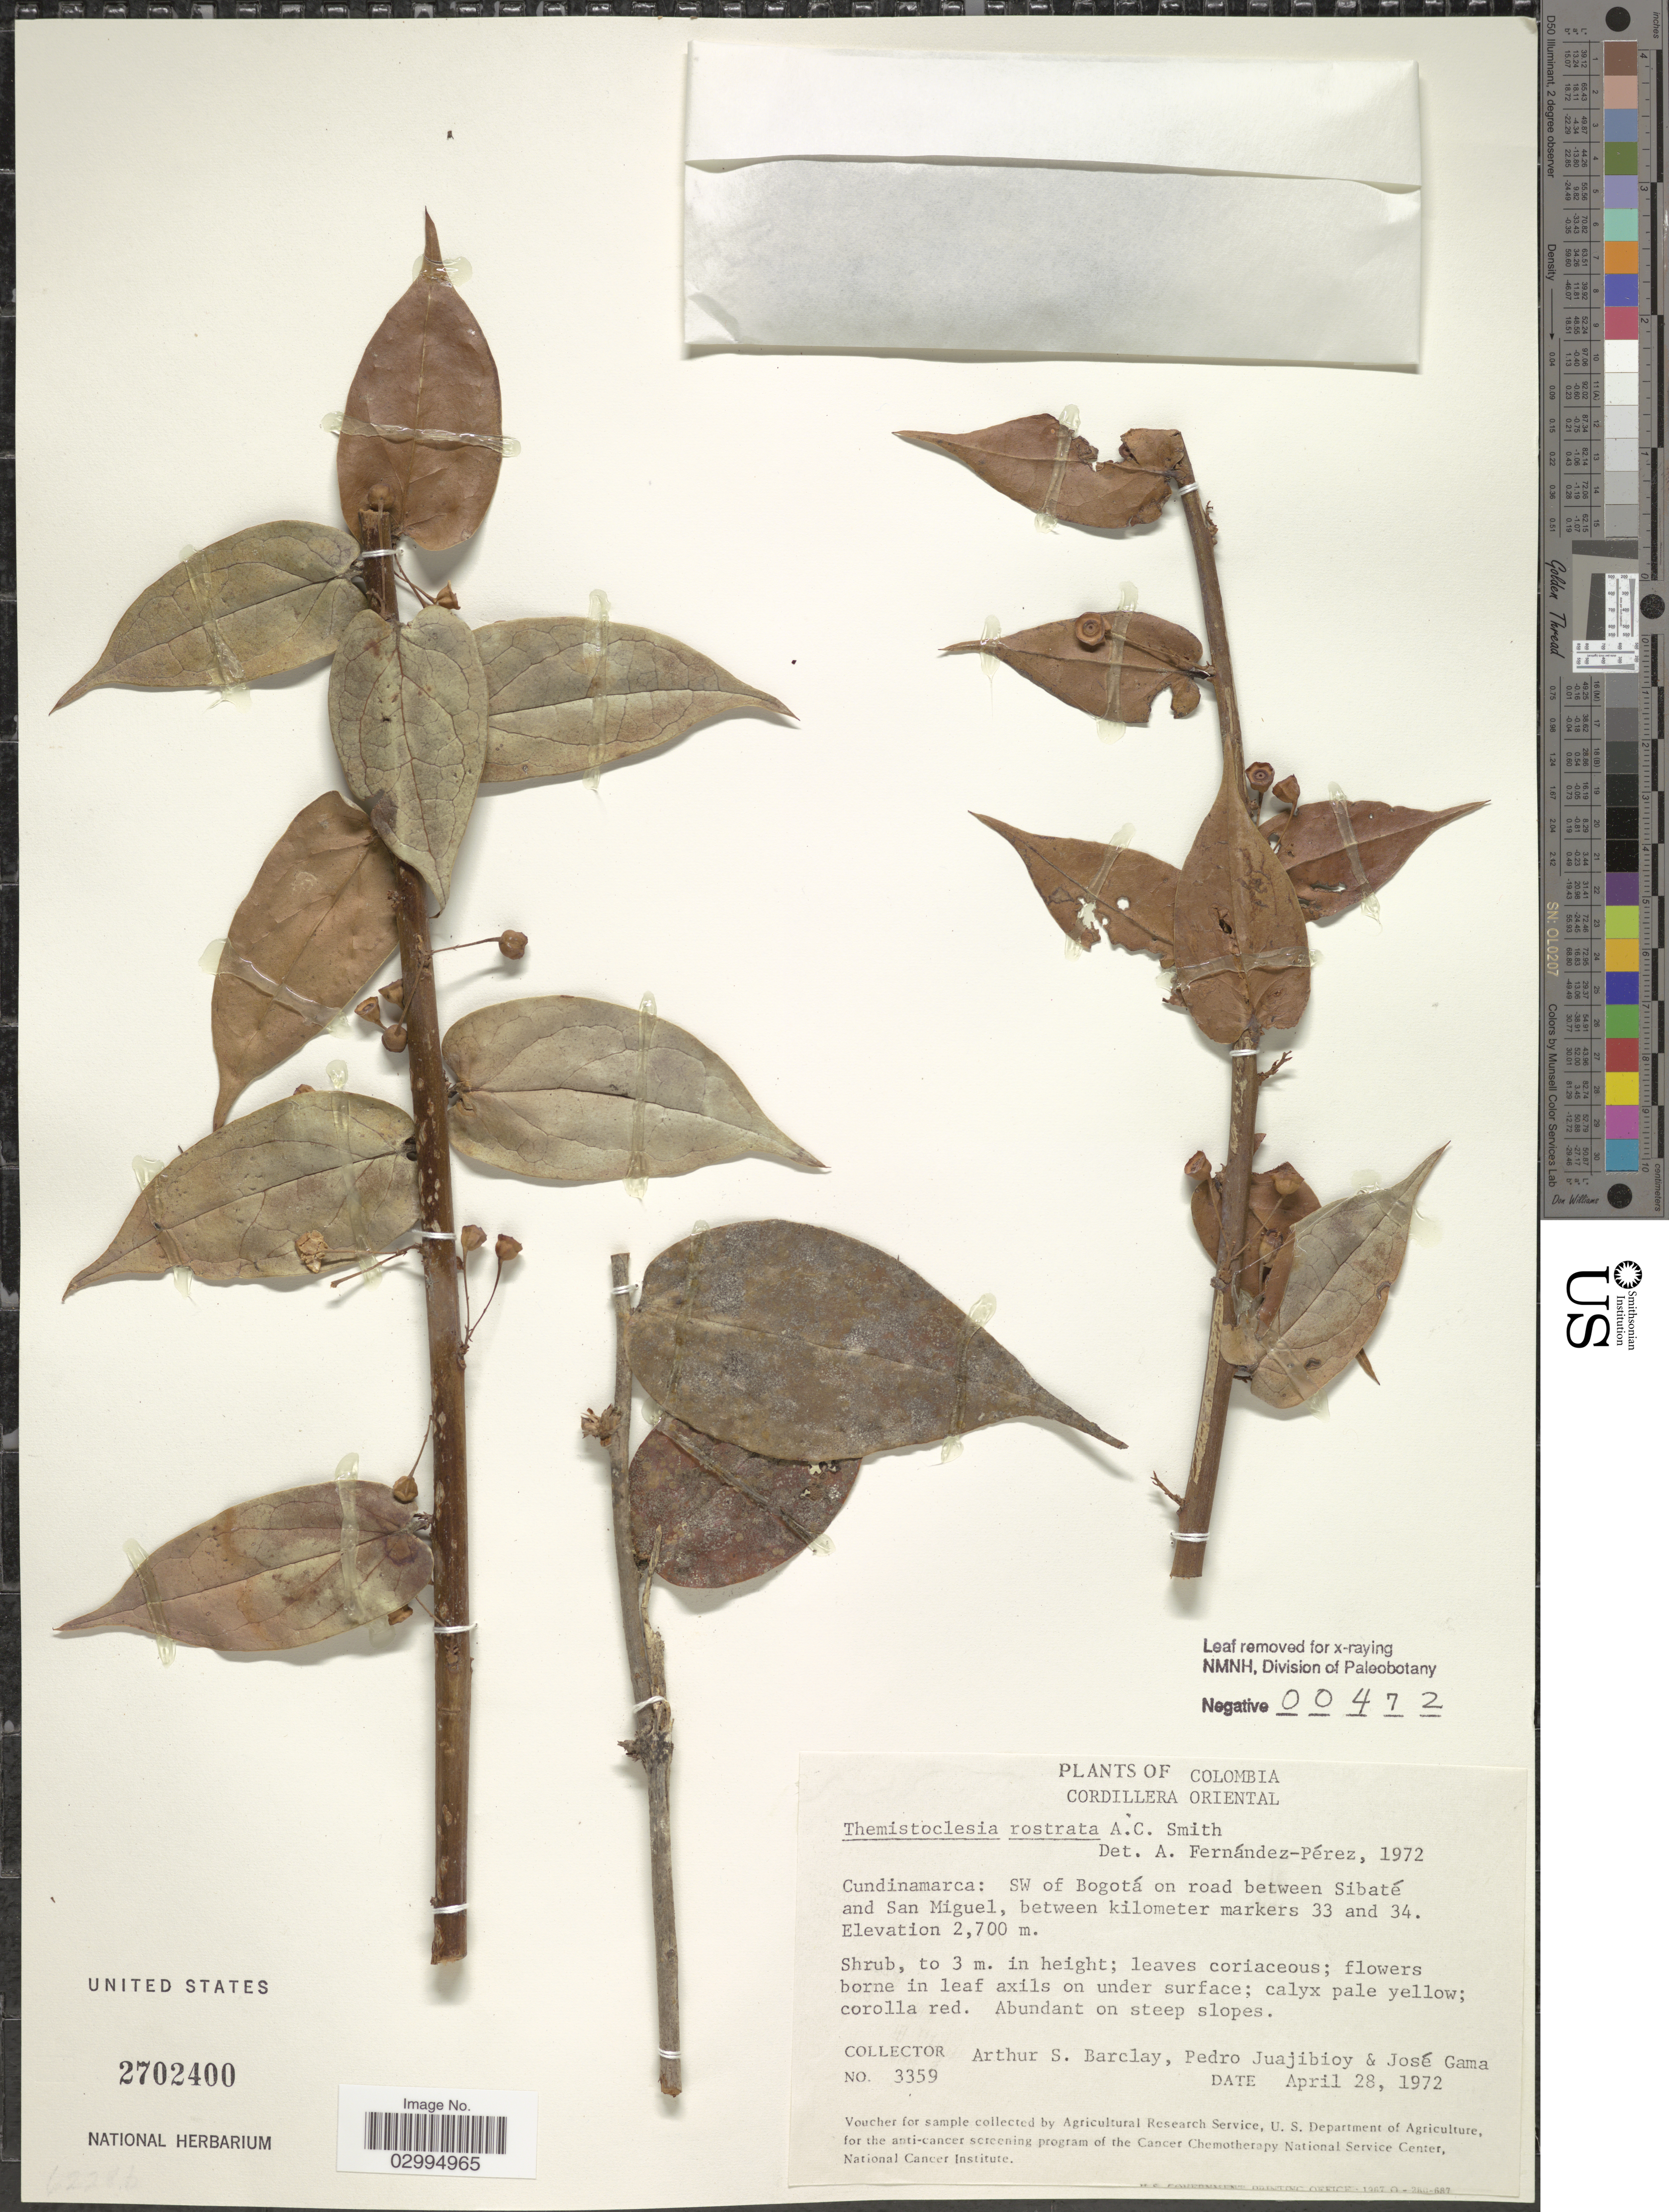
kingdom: Plantae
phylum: Tracheophyta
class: Magnoliopsida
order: Ericales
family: Ericaceae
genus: Themistoclesia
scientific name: Themistoclesia rostrata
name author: A.C. Sm.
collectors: A. S. Barclay, P. Juajibioy & J. Gama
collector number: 3359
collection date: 1972-04-28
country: Colombia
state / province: Cundinamarca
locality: Cordillera Oriental. SW of Bogotá on road between Sibaté and San Miguel, between kilometer markers 33 and 34.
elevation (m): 2700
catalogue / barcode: US 2702400